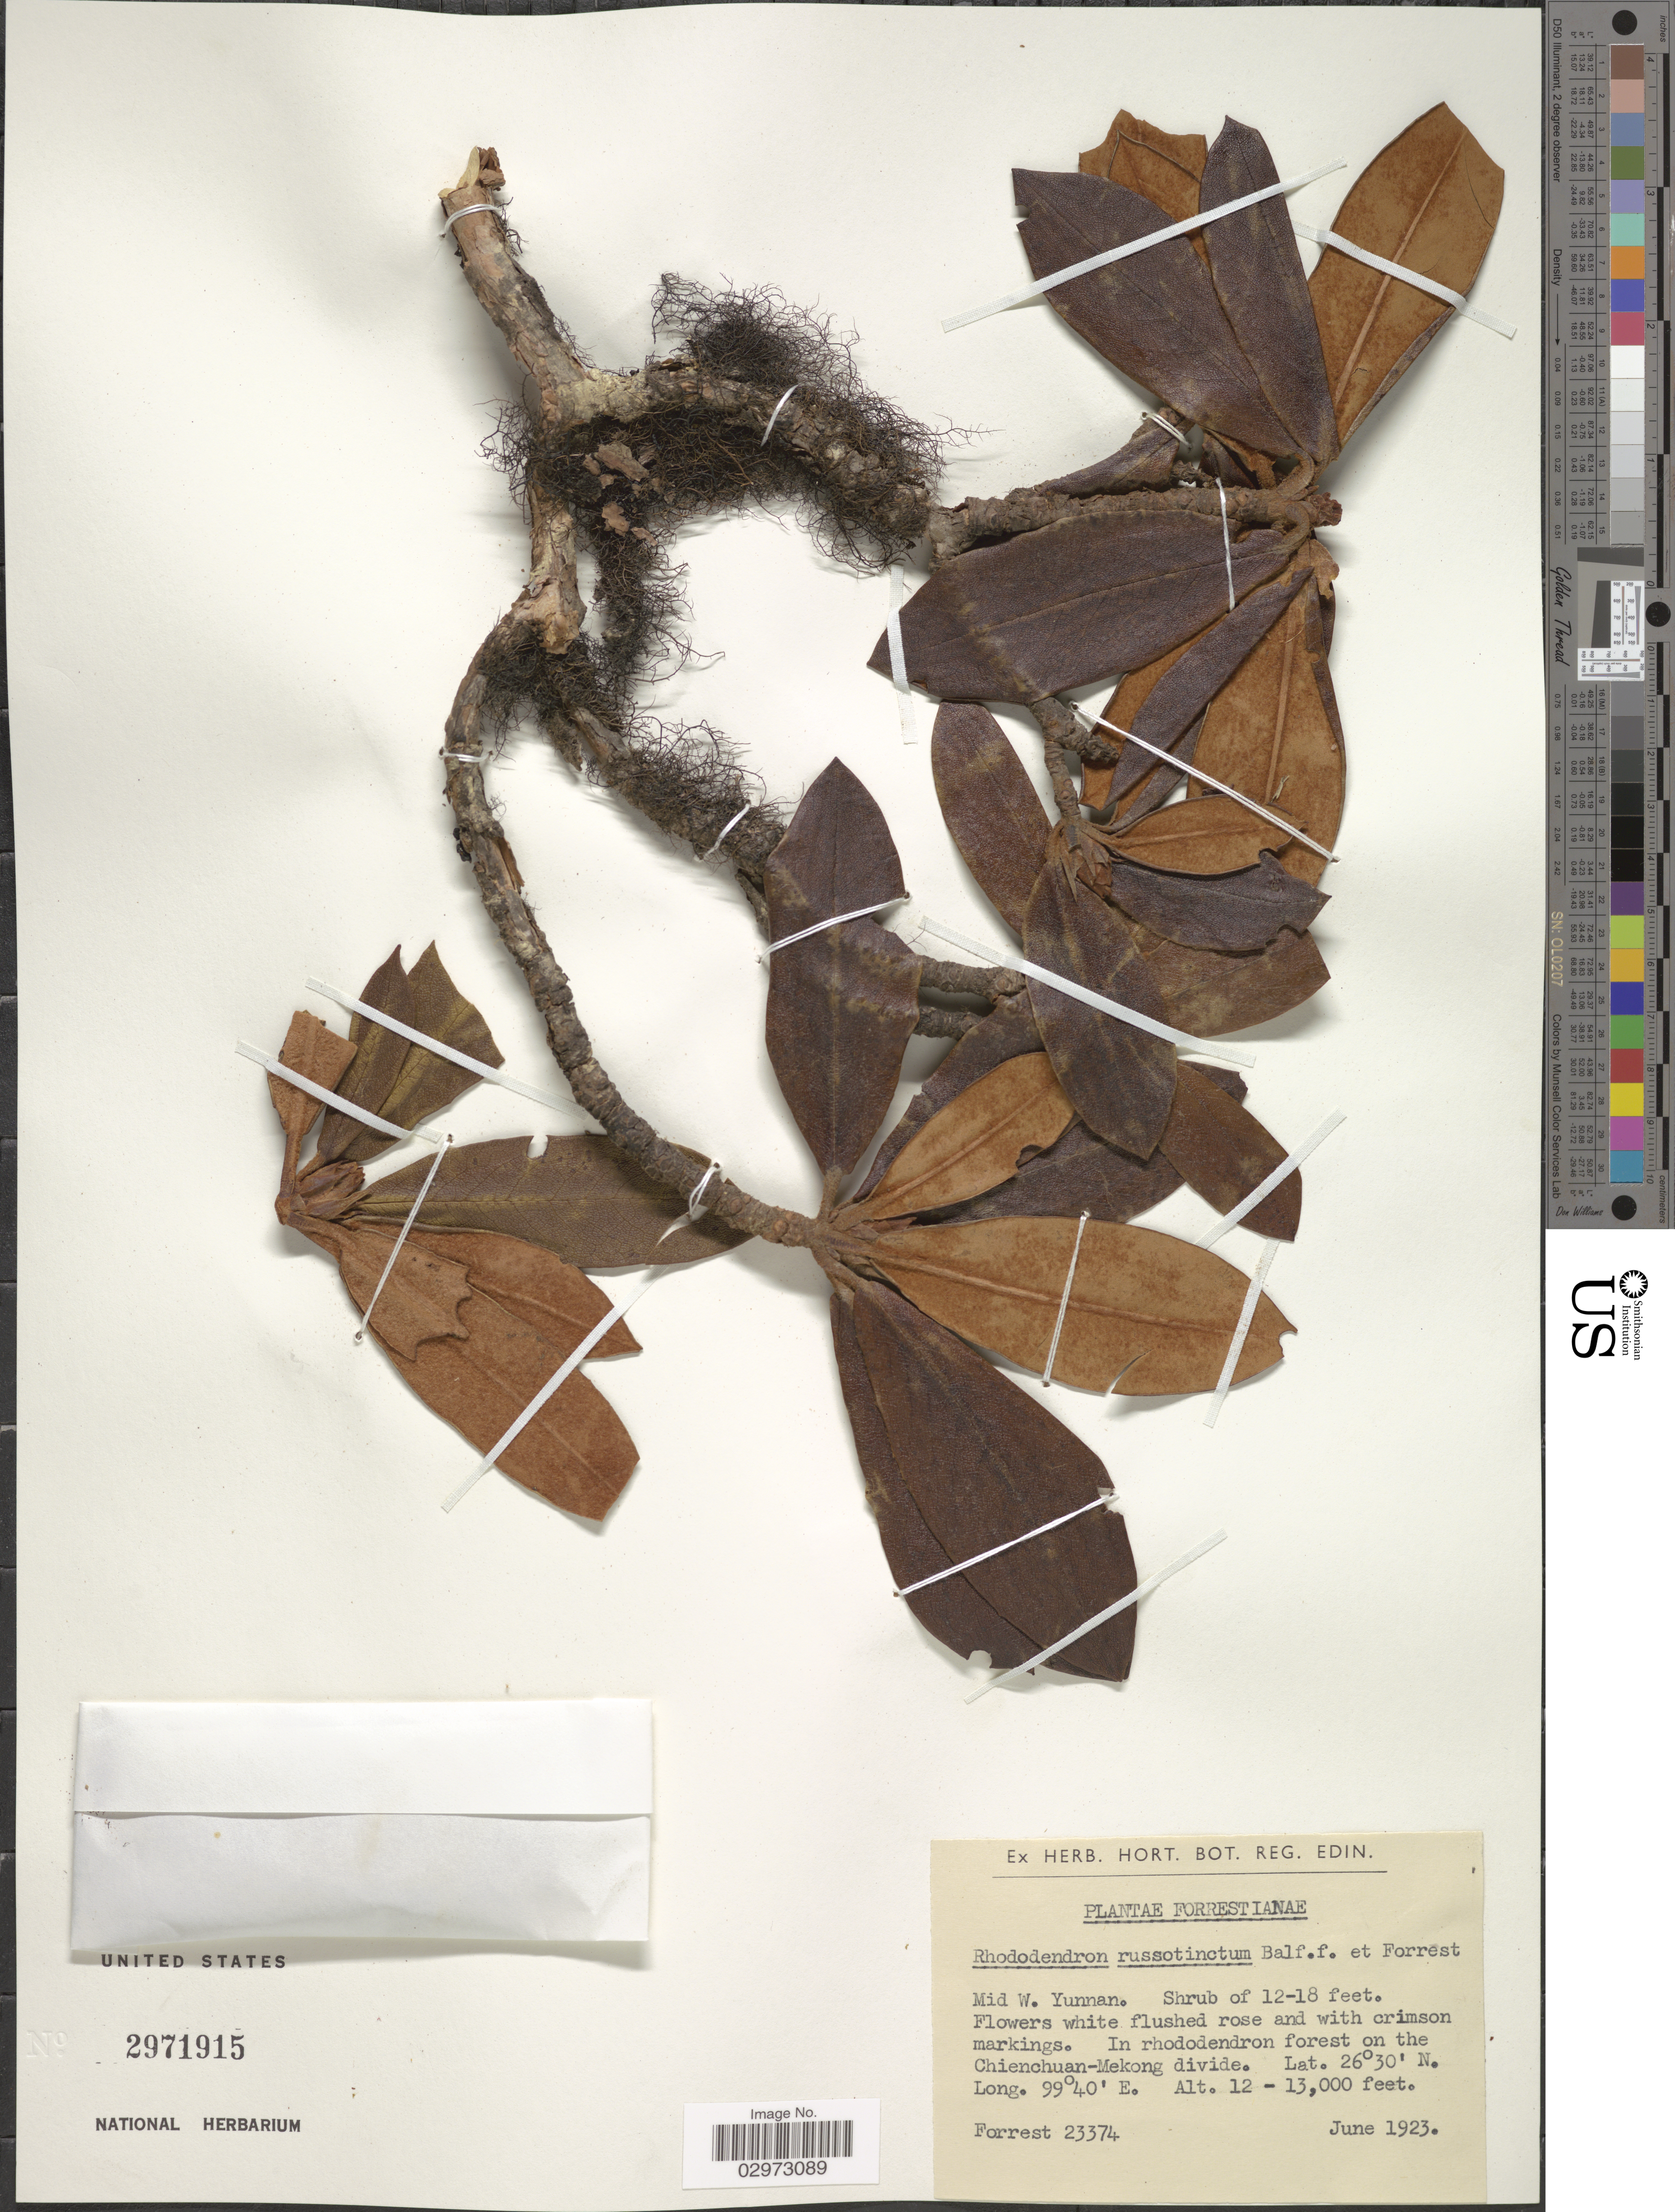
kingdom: Plantae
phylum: Tracheophyta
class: Magnoliopsida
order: Ericales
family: Ericaceae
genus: Rhododendron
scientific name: Rhododendron russotinctum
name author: Balf. f. & Forrest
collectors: -. Forrest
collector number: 23374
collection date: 1923-06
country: China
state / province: Yunnan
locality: Mid W. Yunnan. In rhododendron forest on the Chienchuan-Mekong divide.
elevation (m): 3658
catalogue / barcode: US 2971915